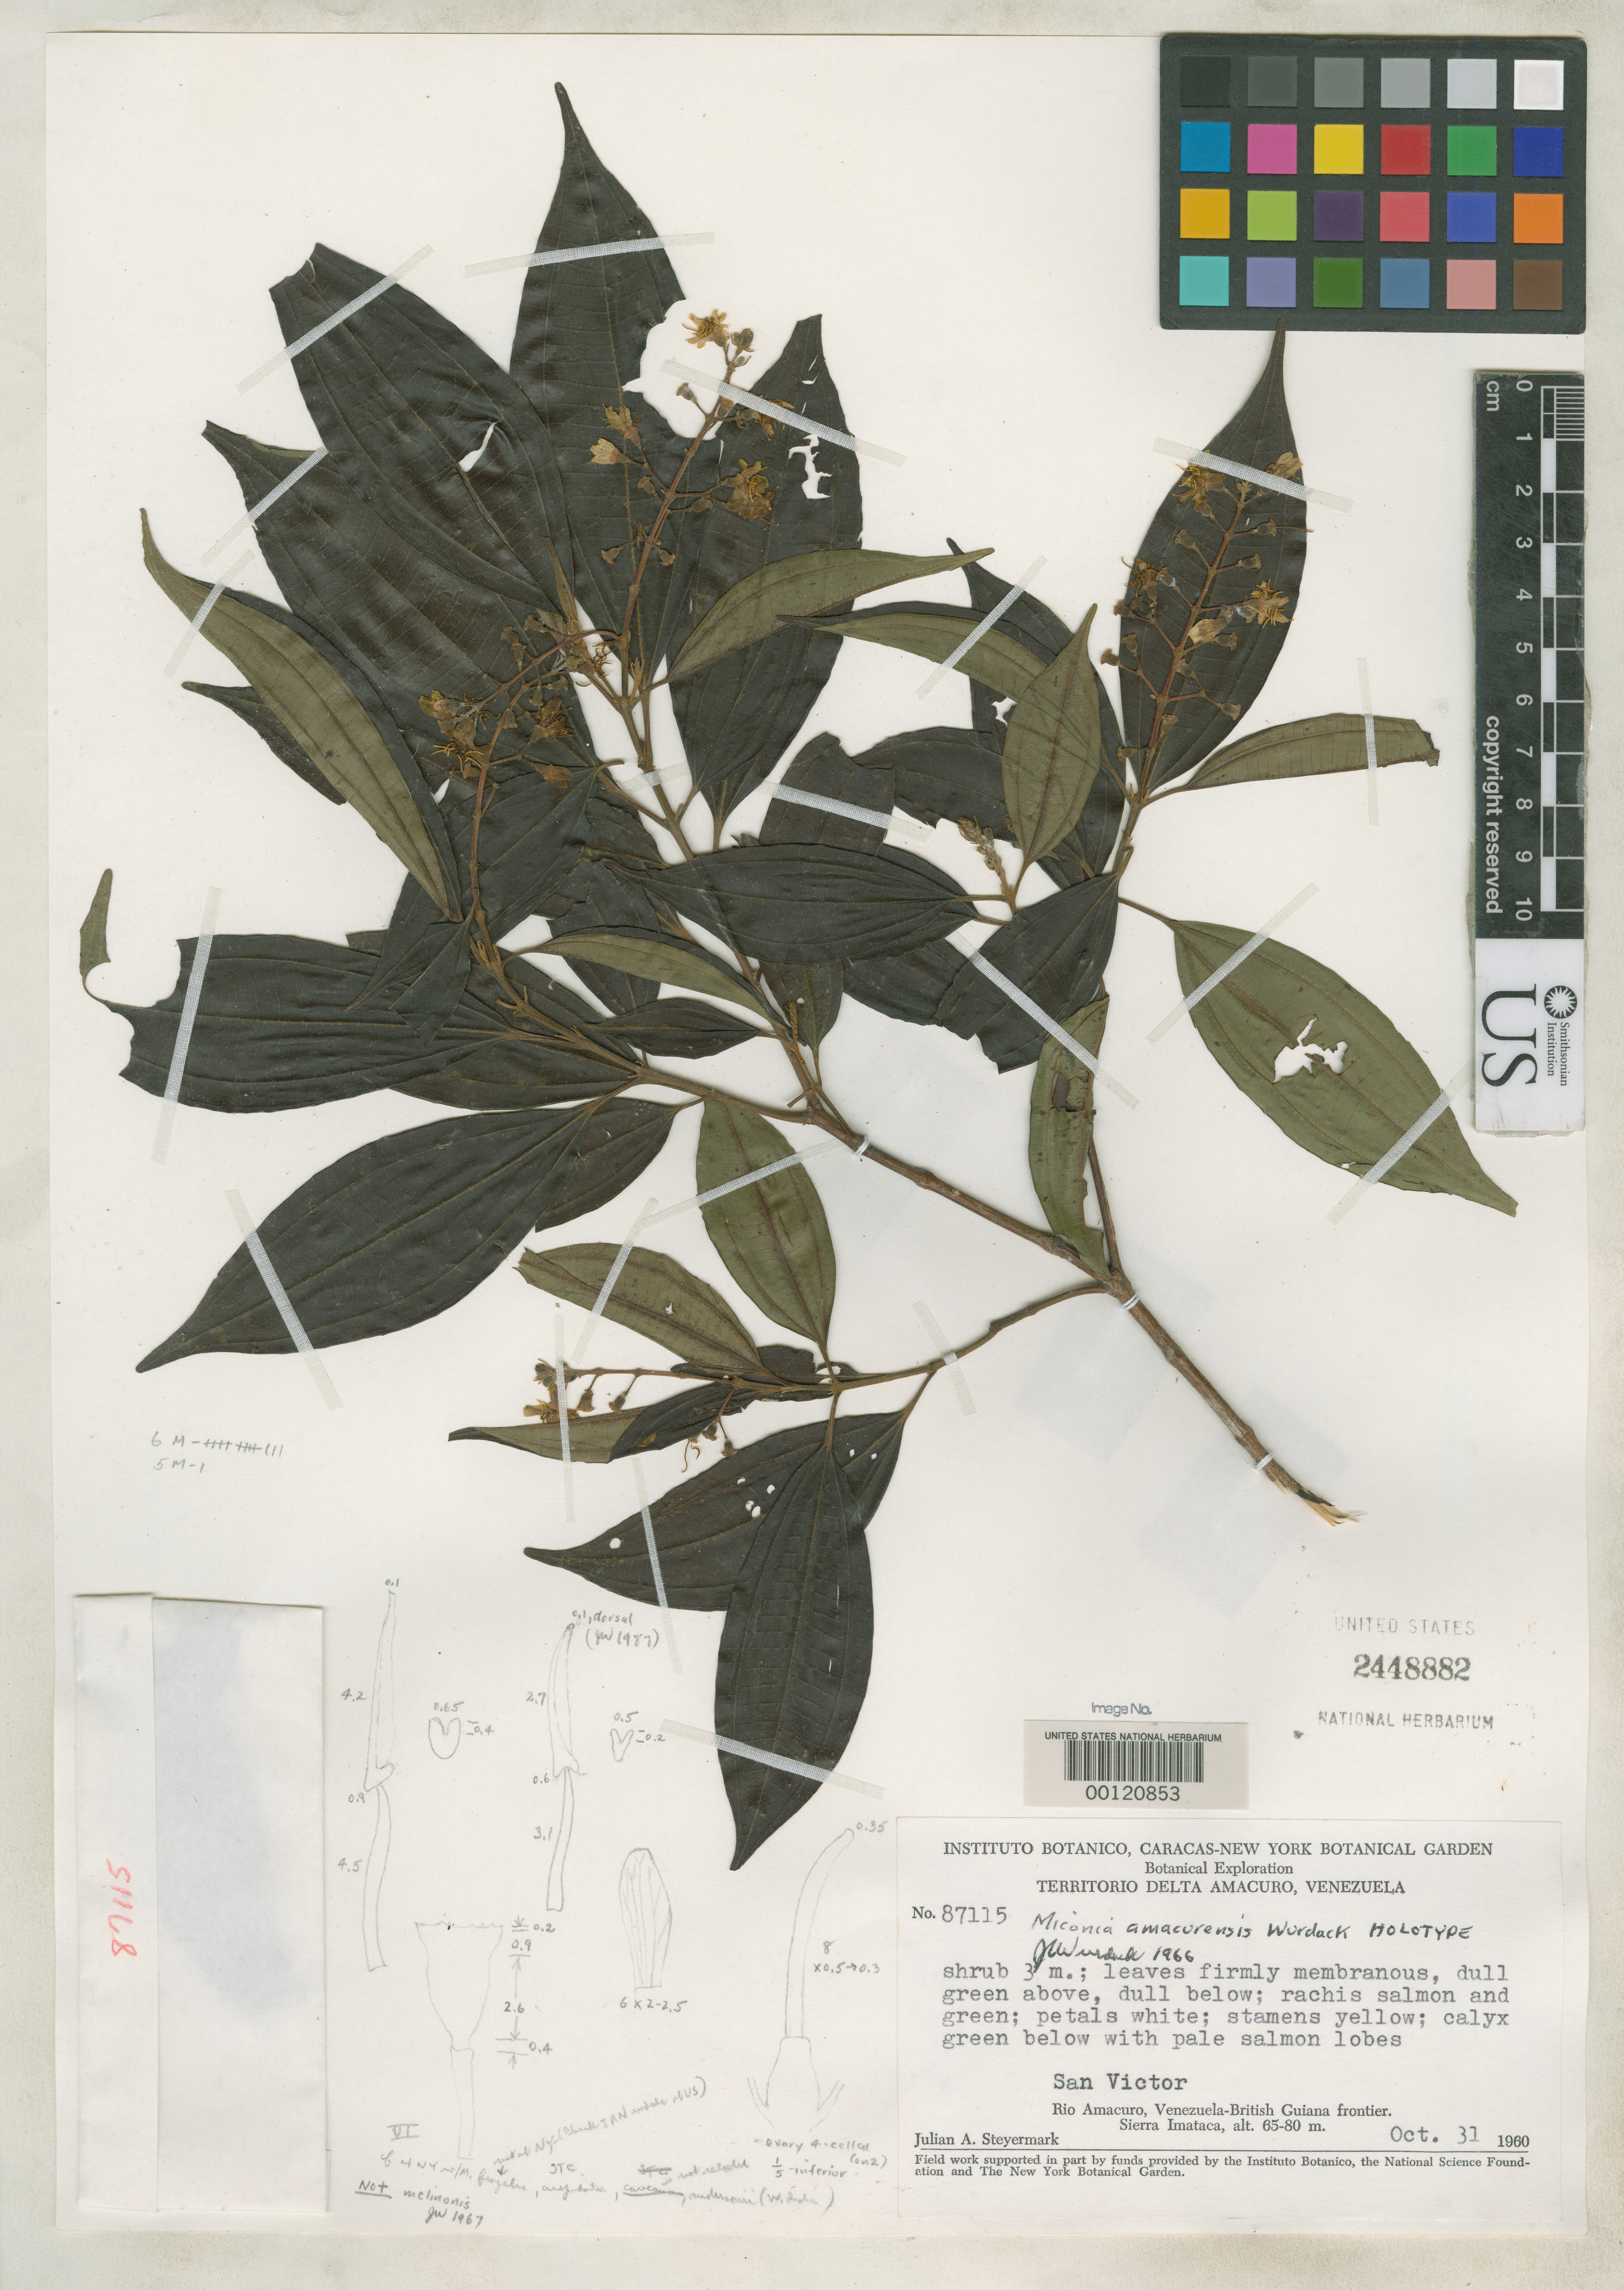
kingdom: Plantae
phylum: Tracheophyta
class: Magnoliopsida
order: Myrtales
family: Melastomataceae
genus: Miconia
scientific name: Miconia amacurensis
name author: Wurdack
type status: Holotype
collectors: J. Steyermark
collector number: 87115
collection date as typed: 31 Oct 1960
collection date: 1960-10-31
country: Venezuela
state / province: Delta Amacuro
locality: San Victor. Rio Amacuro, Venezuela-Guyana border, Sierra Imataca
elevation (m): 65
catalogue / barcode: US 2448882